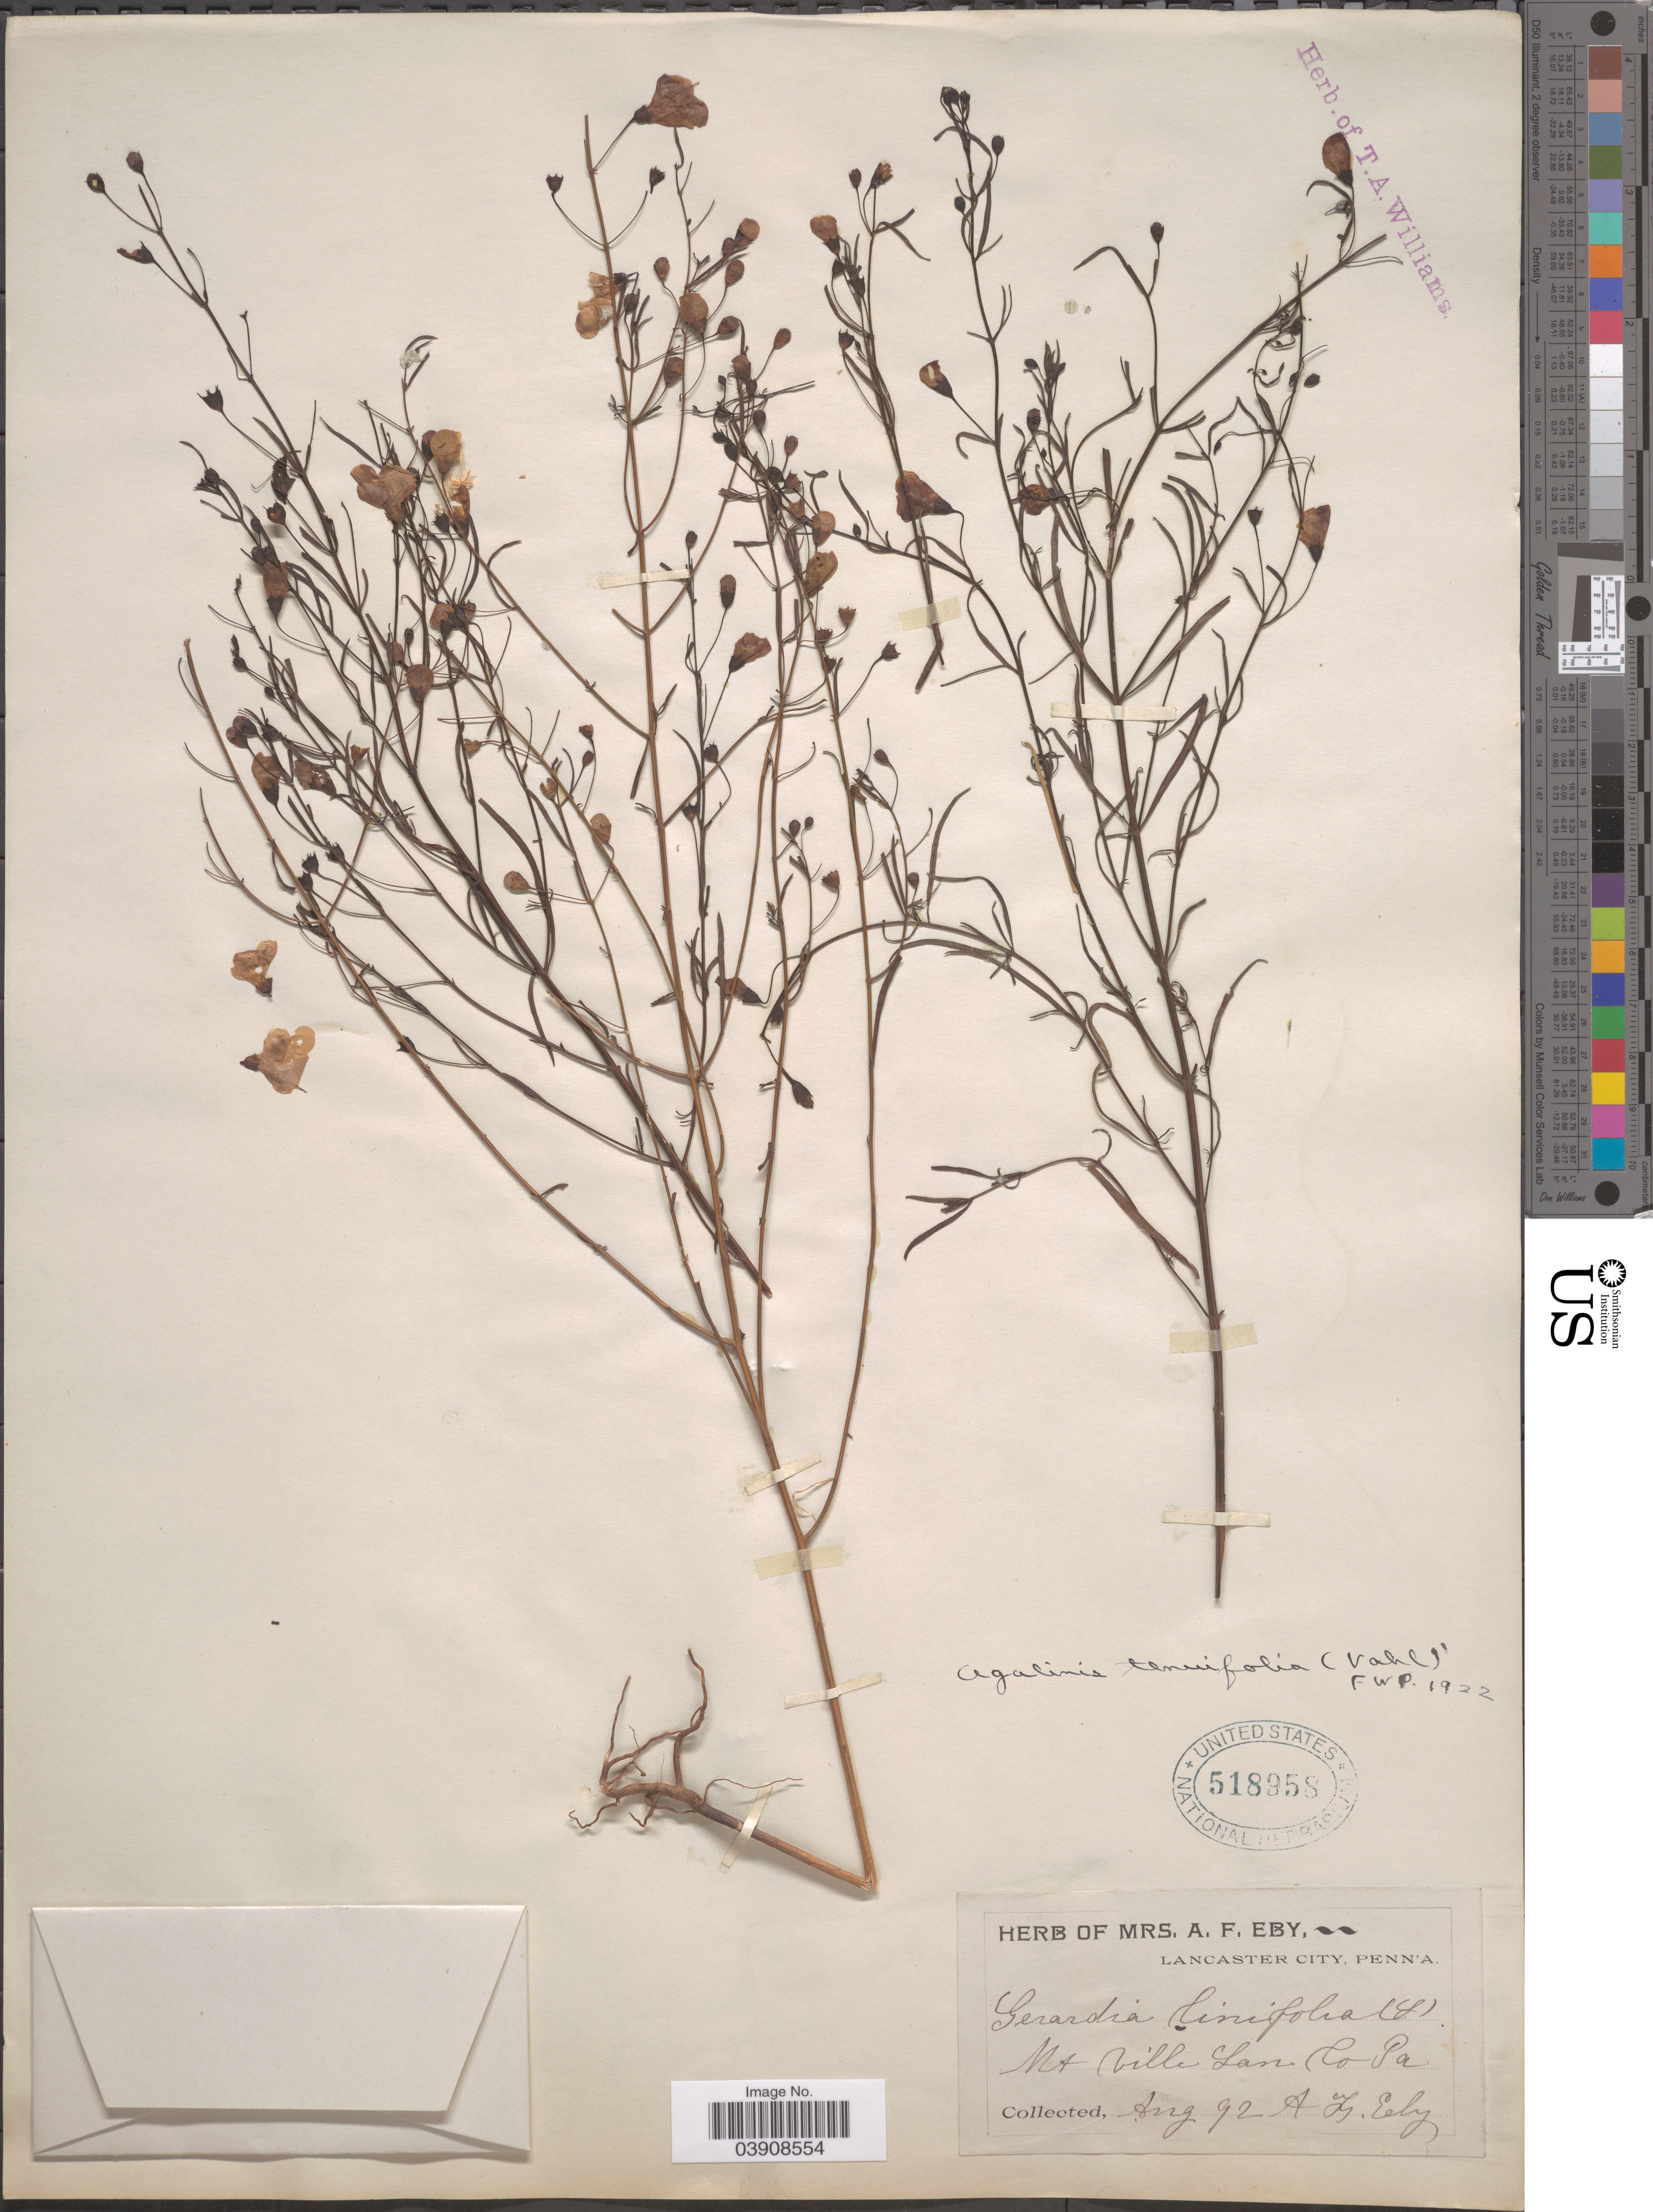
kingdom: Plantae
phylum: Tracheophyta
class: Magnoliopsida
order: Lamiales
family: Orobanchaceae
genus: Agalinis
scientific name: Agalinis tenuifolia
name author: (Vahl) Raf.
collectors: Mrs. A. F. Eby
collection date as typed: Transcribed d/m/y: /8/92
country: United States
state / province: Pennsylvania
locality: Mt Ville Lan. Co.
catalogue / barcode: US 518958